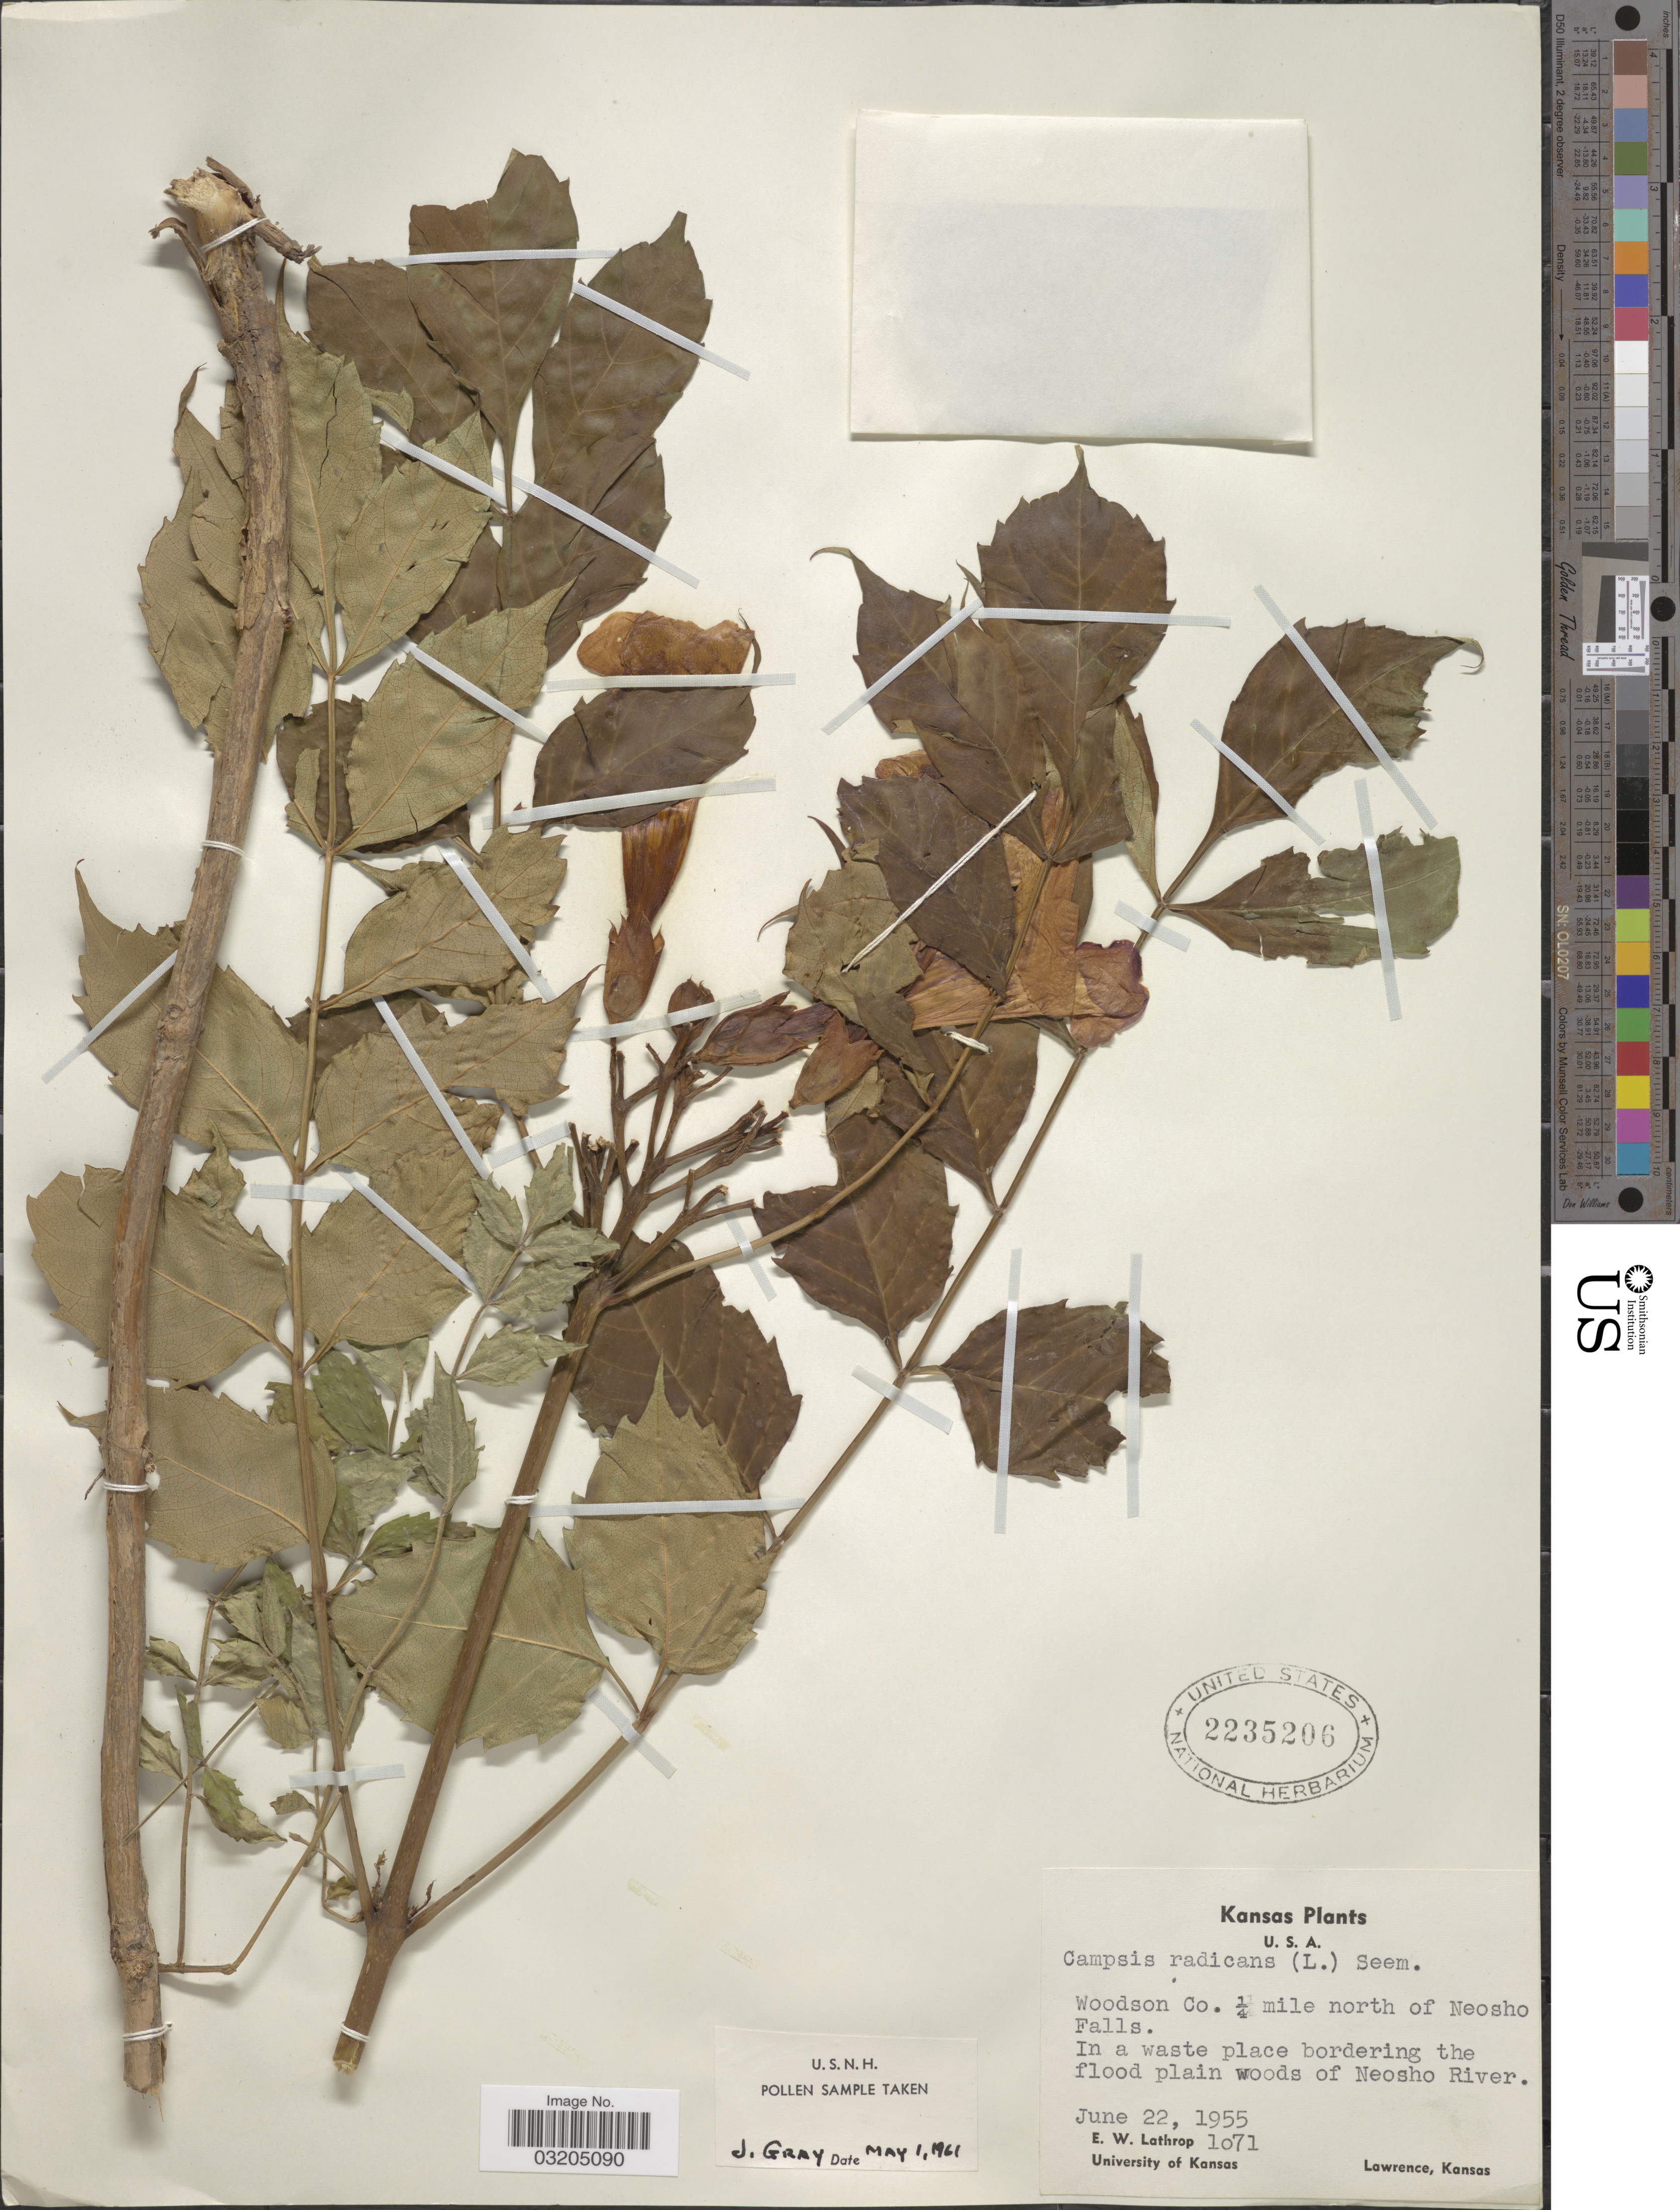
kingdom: Plantae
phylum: Tracheophyta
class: Magnoliopsida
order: Lamiales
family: Bignoniaceae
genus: Campsis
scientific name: Campsis radicans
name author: (L.) Seem.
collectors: E. W. Lathrop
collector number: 1071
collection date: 1955-06-22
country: United States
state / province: Kansas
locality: Woodson Co. ¼ mile north of Neosho Falls. In a waste place bordering the flood plain woods of Neosho River.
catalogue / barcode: US 2235206